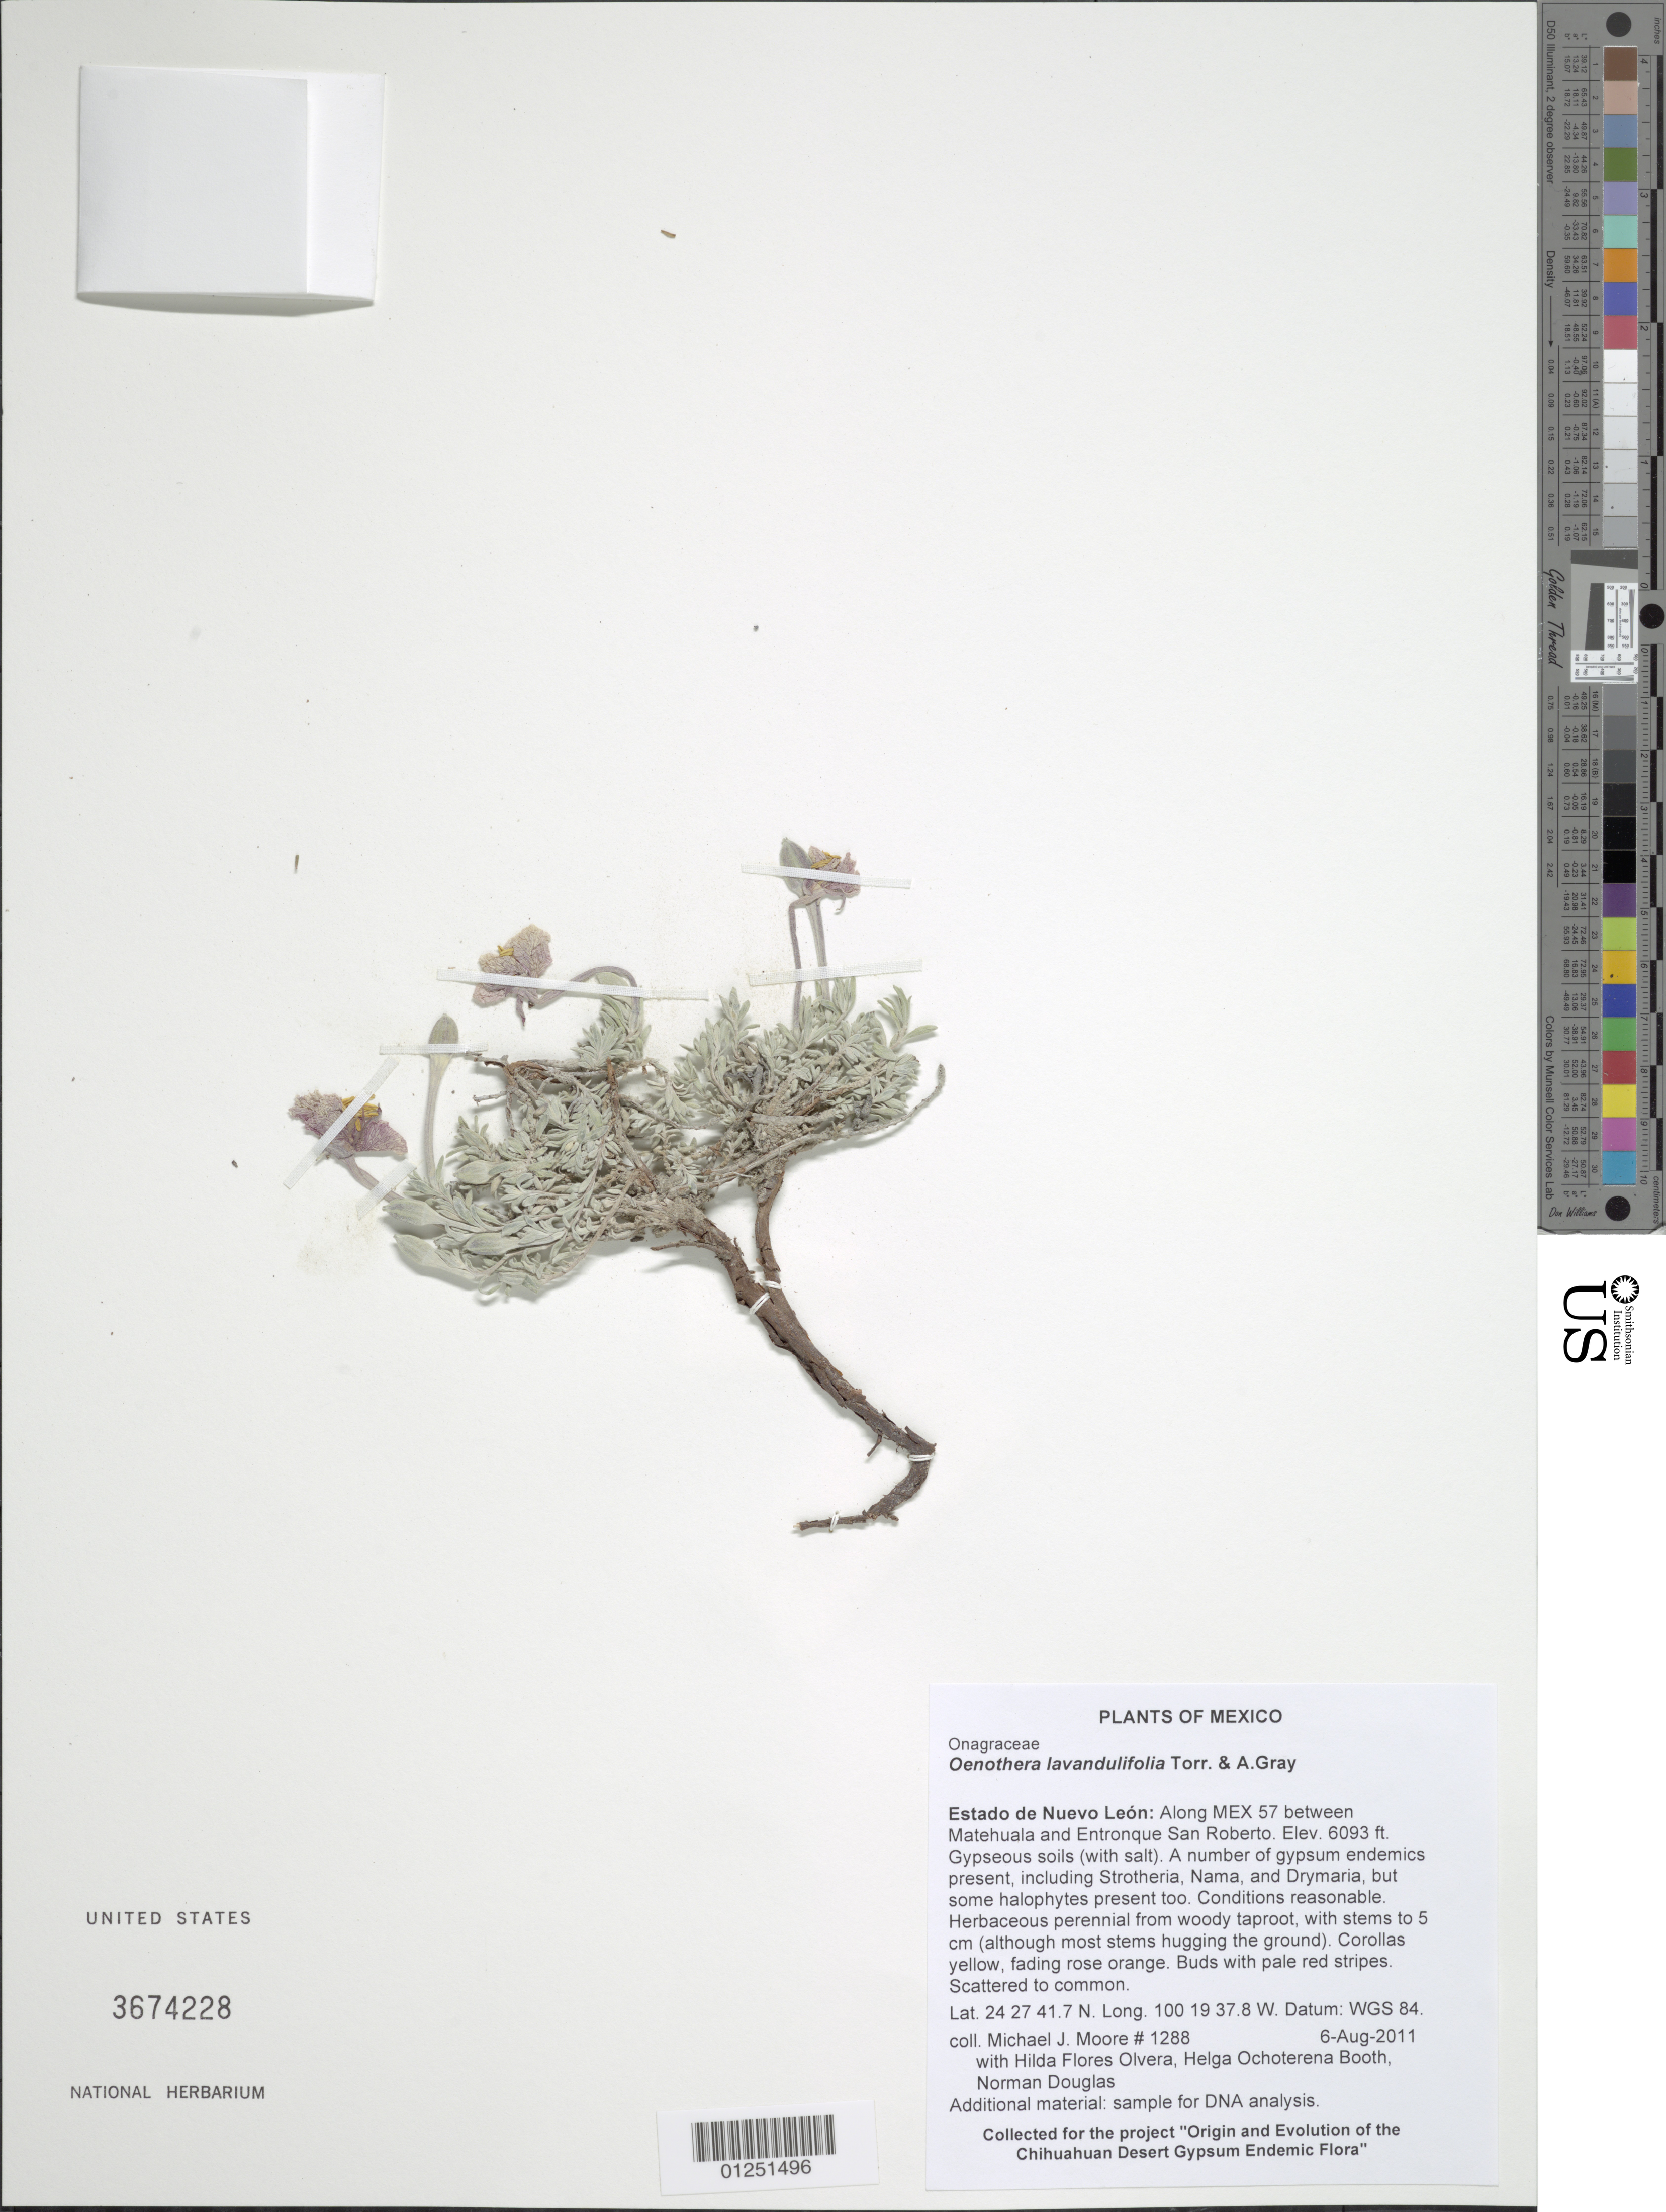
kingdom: Plantae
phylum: Tracheophyta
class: Magnoliopsida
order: Myrtales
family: Onagraceae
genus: Oenothera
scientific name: Oenothera lavandulifolia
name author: Torr. & A. Gray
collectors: M. J. Moore, H. Flores Olvera, H. Ochoterena-Booth & N. Douglas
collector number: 1288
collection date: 2007-08-05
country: Mexico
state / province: Nuevo Leon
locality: Along MEX 57 between Matehuala and Entronque San Roberto.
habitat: Gypseous soils (with salt). A number of gypsum endemics present, including Strotheria, Nama, and Drymaria, but some halophytes present too. Conditions reasonable.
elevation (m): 1857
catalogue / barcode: US 3674228